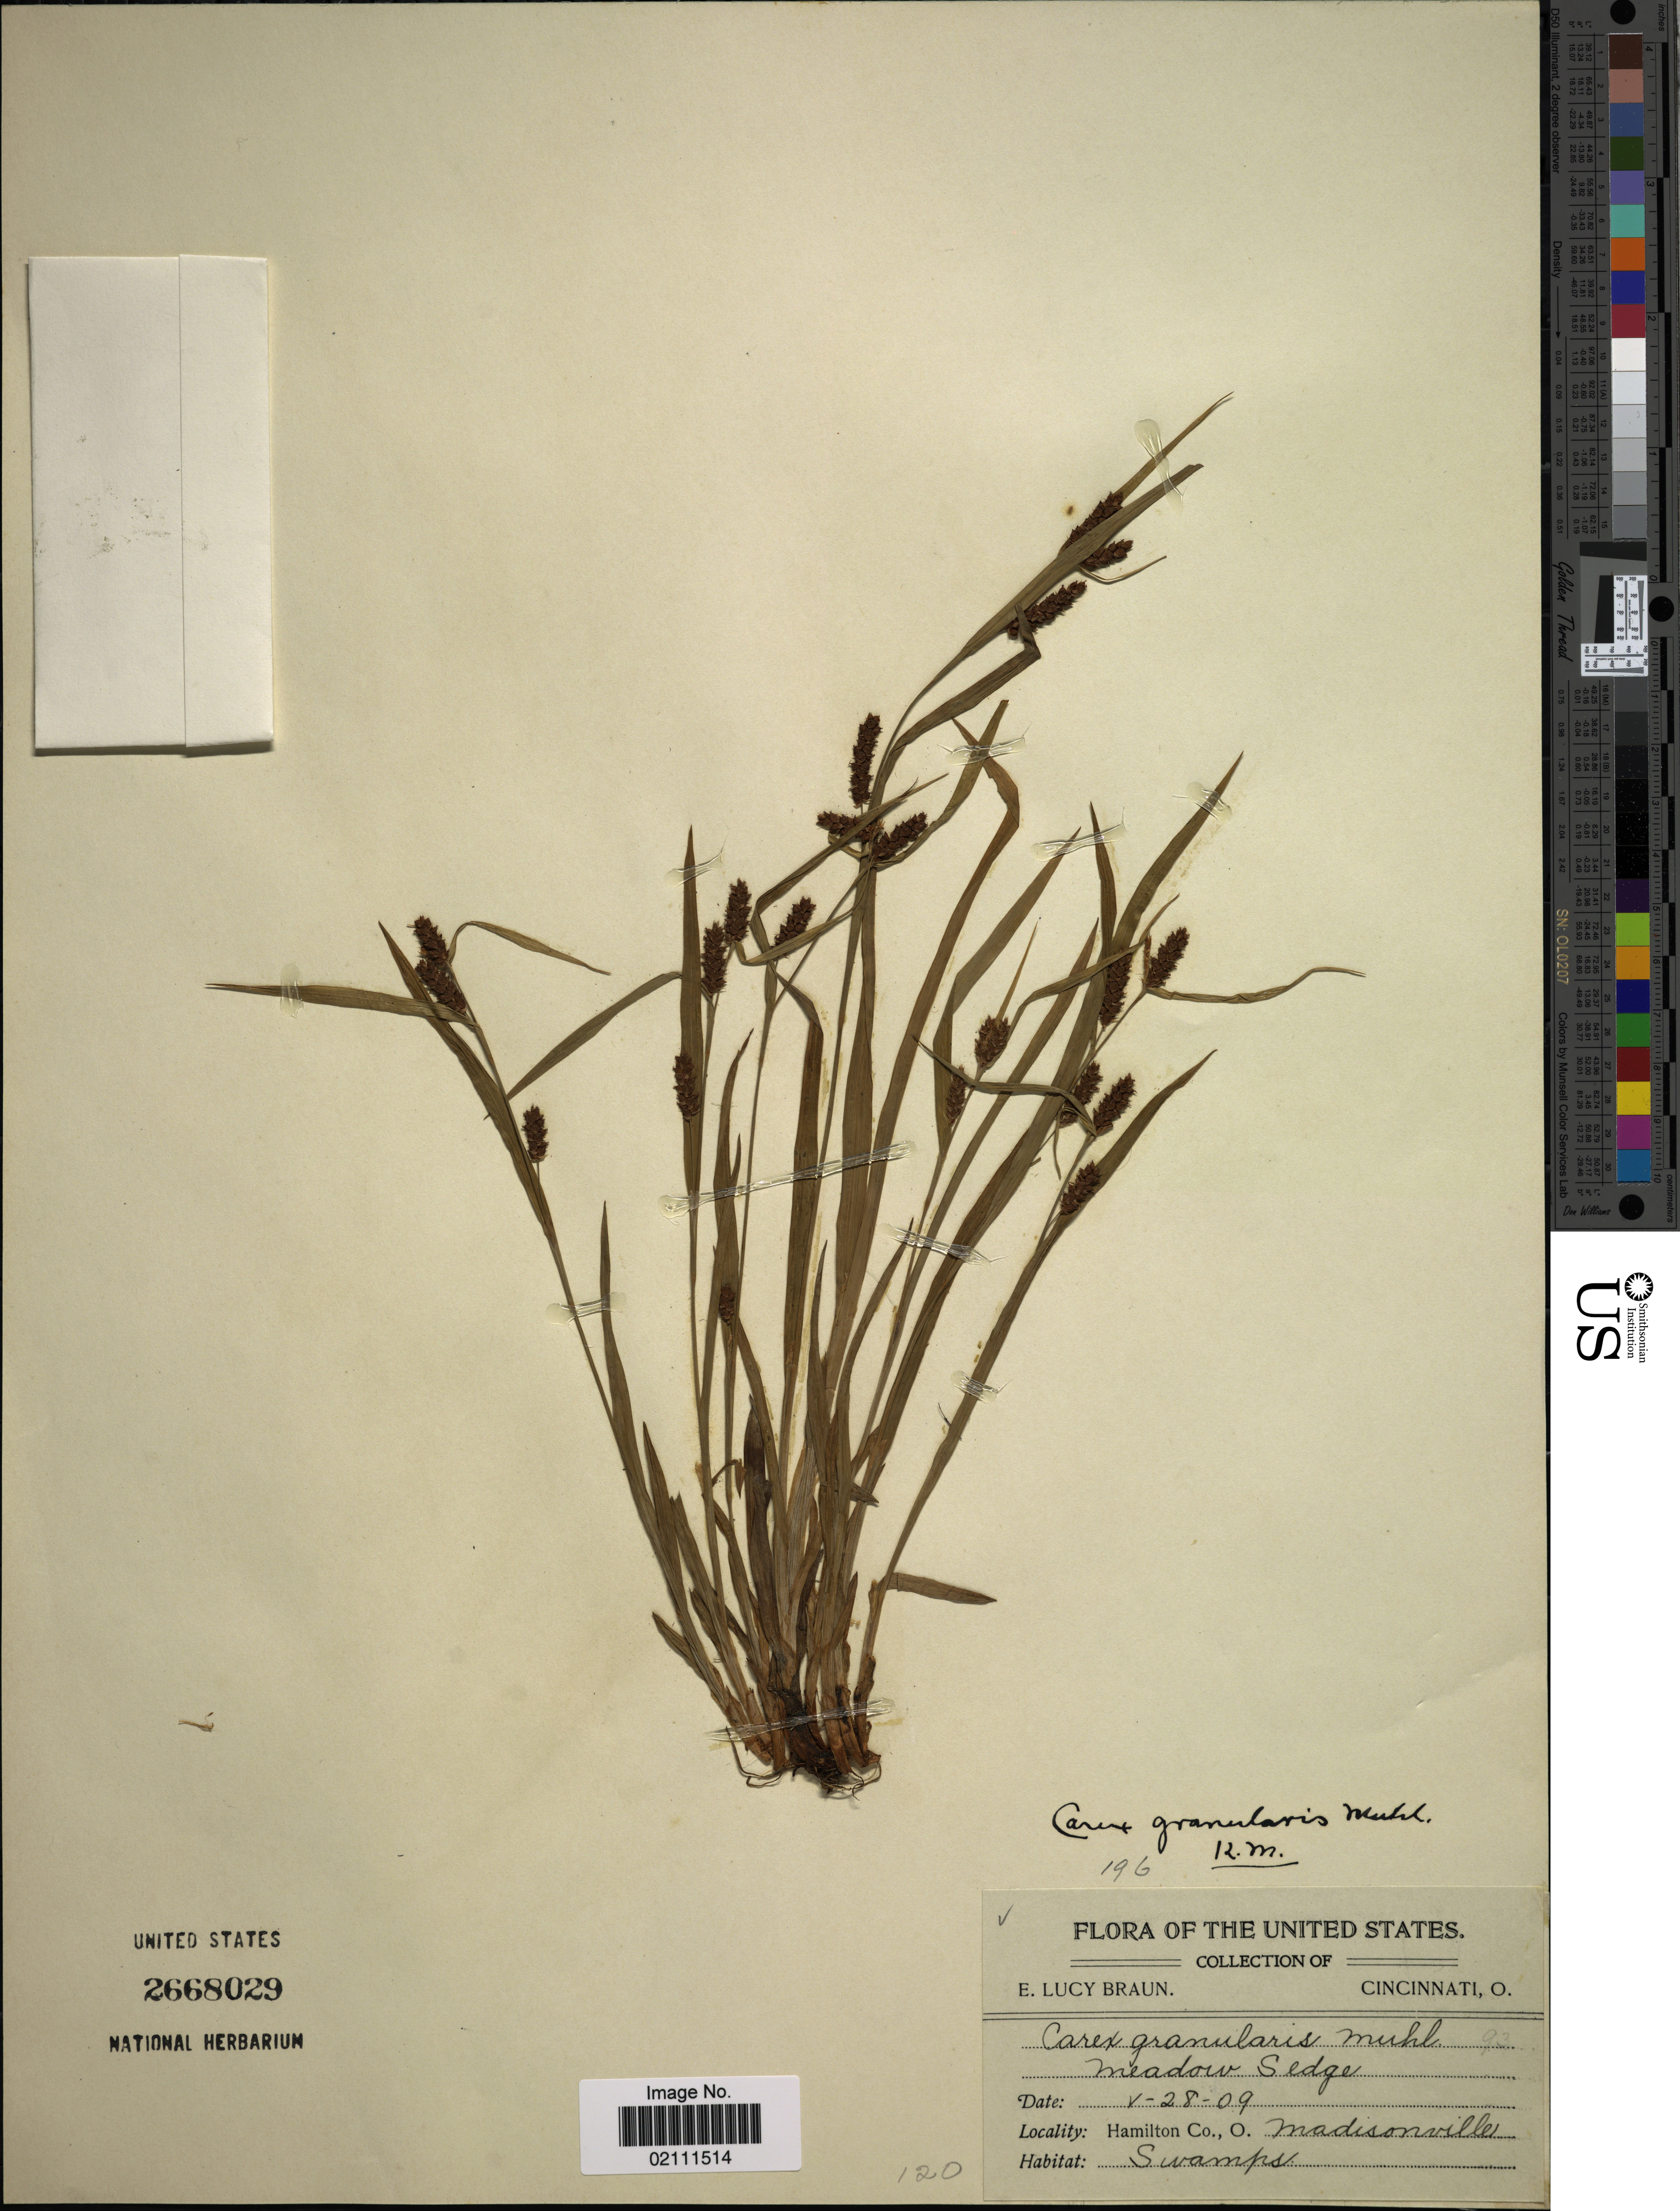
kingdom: Plantae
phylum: Tracheophyta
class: Liliopsida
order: Poales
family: Cyperaceae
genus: Carex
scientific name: Carex granularis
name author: Muhl. ex Willd.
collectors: E. L. Braun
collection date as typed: Transcribed d/m/y: 28/5/9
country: United States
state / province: Ohio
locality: Hamilton Co., Madisonville, Swamps.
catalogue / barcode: US 2668029